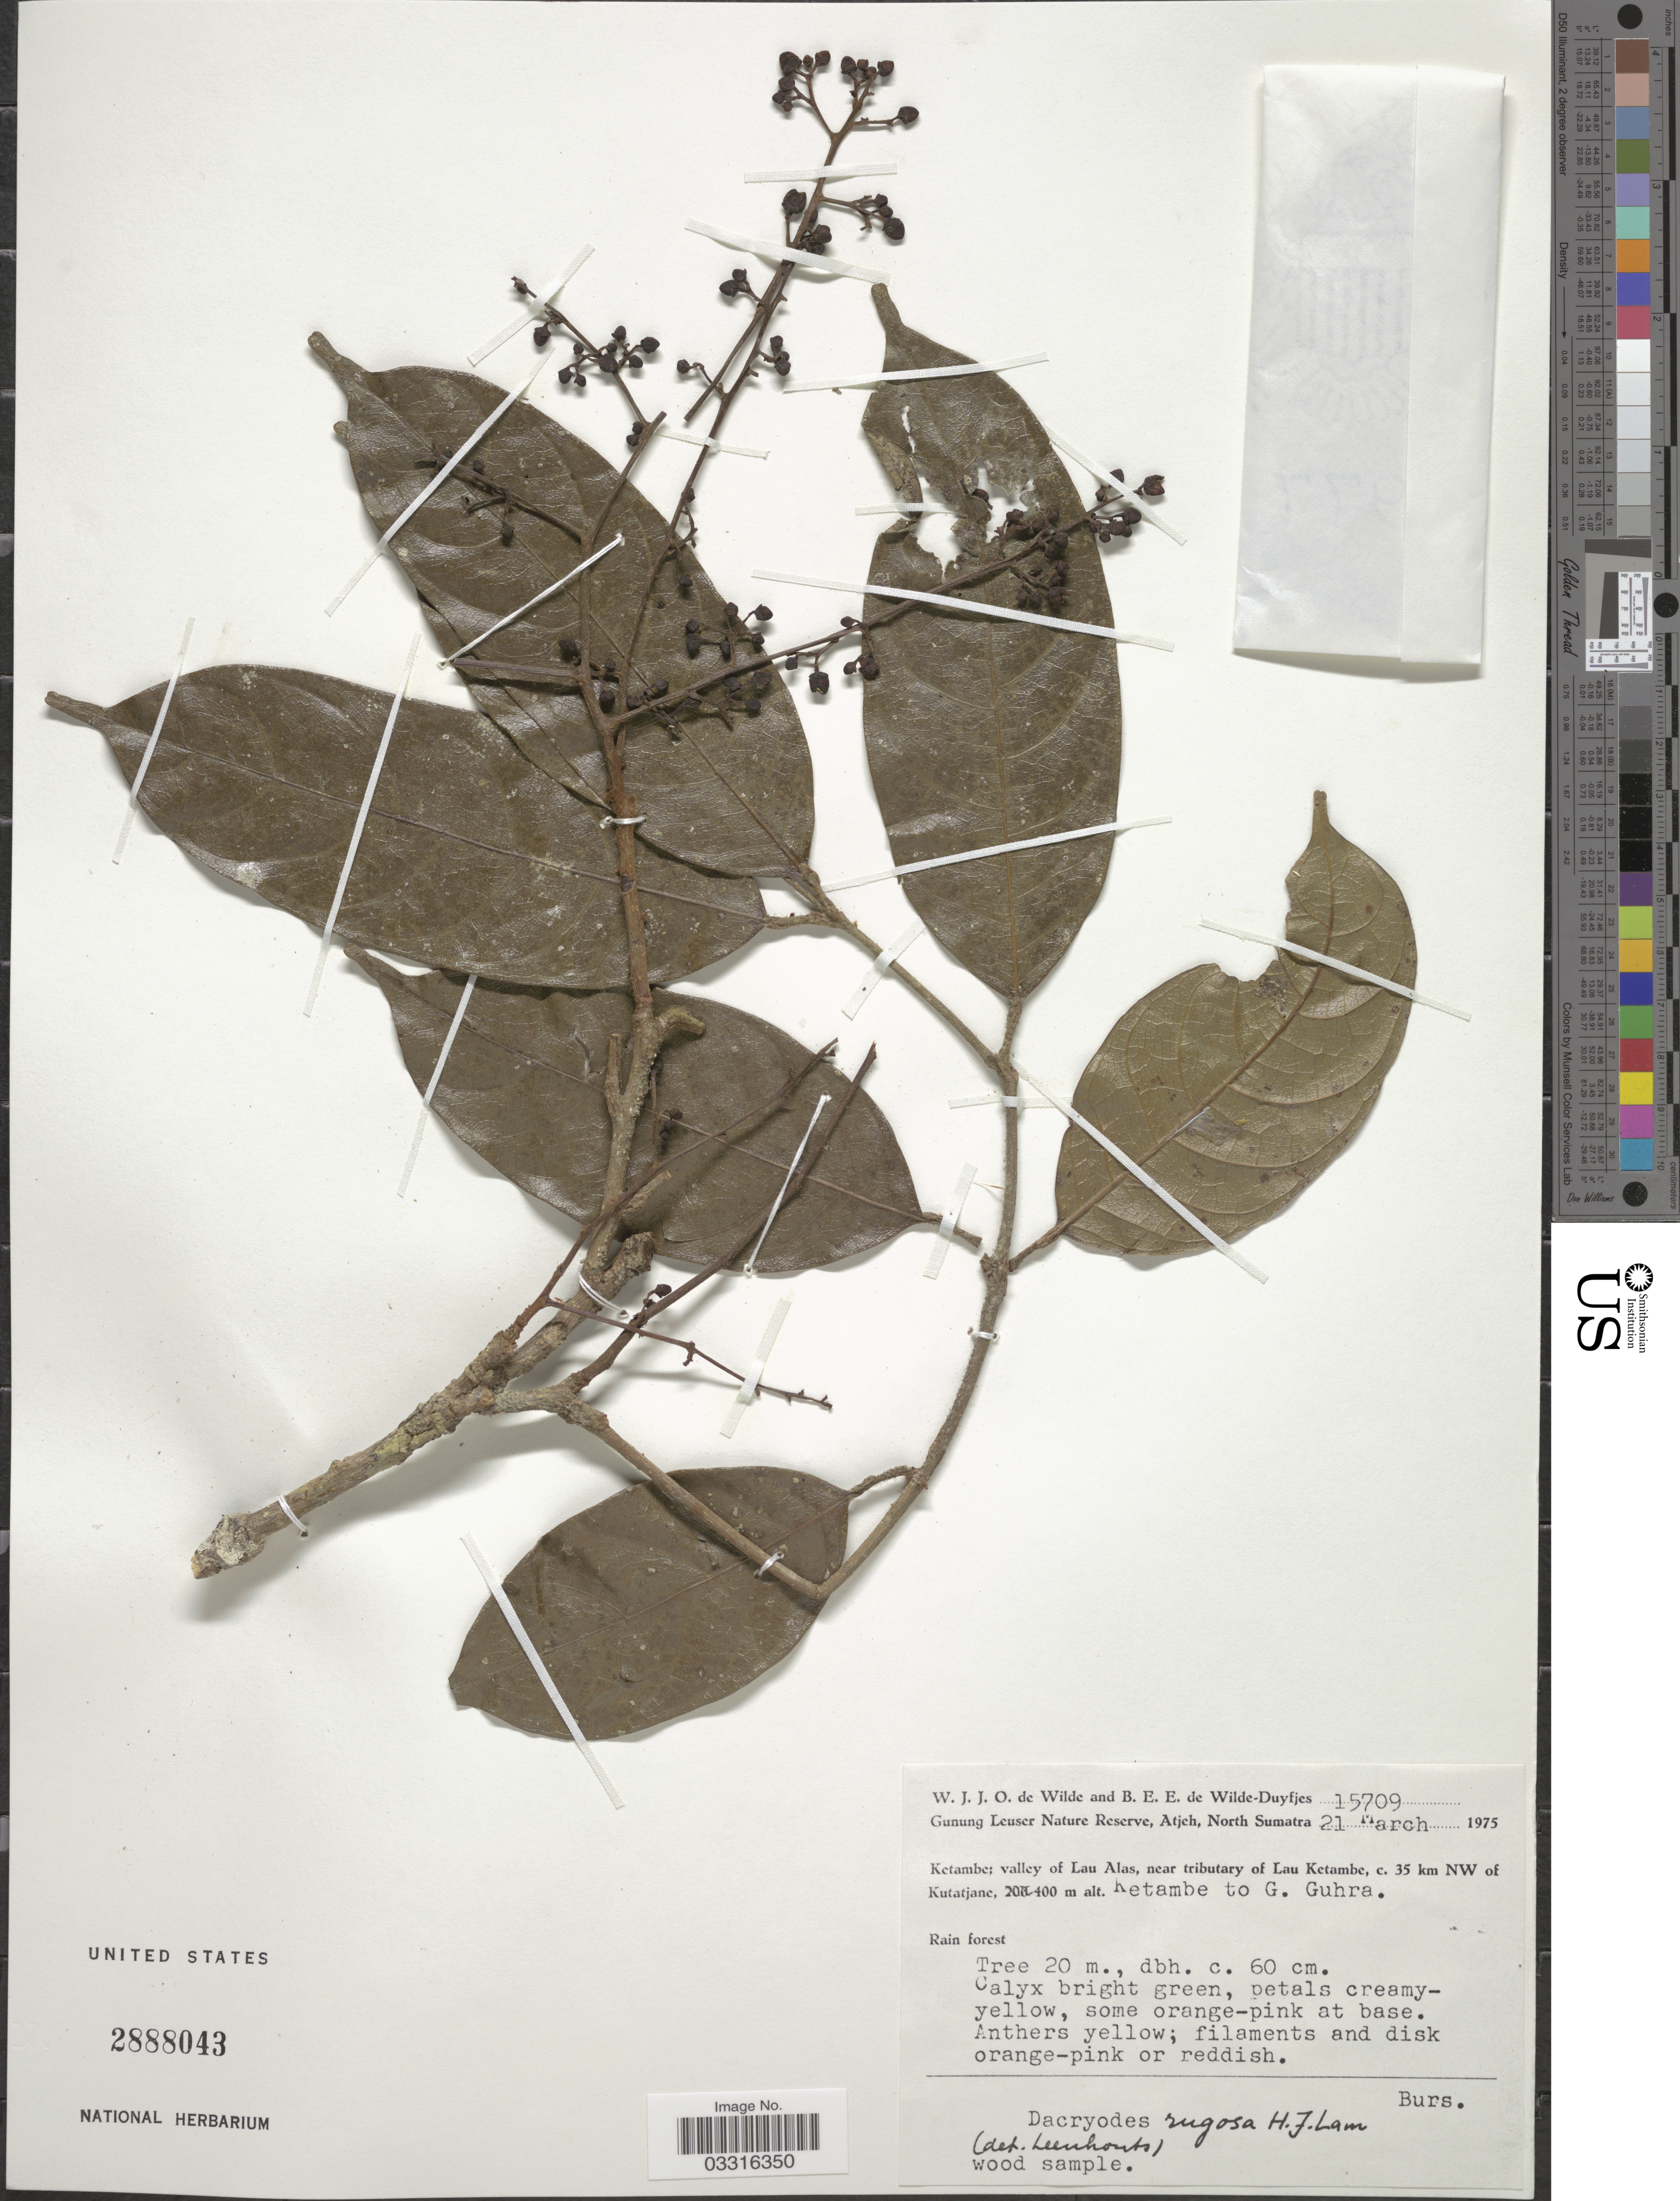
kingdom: Plantae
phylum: Tracheophyta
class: Magnoliopsida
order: Sapindales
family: Burseraceae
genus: Dacryodes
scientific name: Dacryodes rugosa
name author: (Blume) H.J. Lam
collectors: W. J. de Wilde & B. E. de Wilde-Duyfjes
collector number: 15709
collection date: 1975-03-21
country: Indonesia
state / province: Sumatra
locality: Gunung Leuser Nature Reserve, Atjeh, North Sumatra, Ketambe; valley of Lau Alas, near tributary of Lau Ketambe, c. 35 km NW of Kutatjane, Ketambe to G. Guhra.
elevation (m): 200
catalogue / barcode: US 2888043